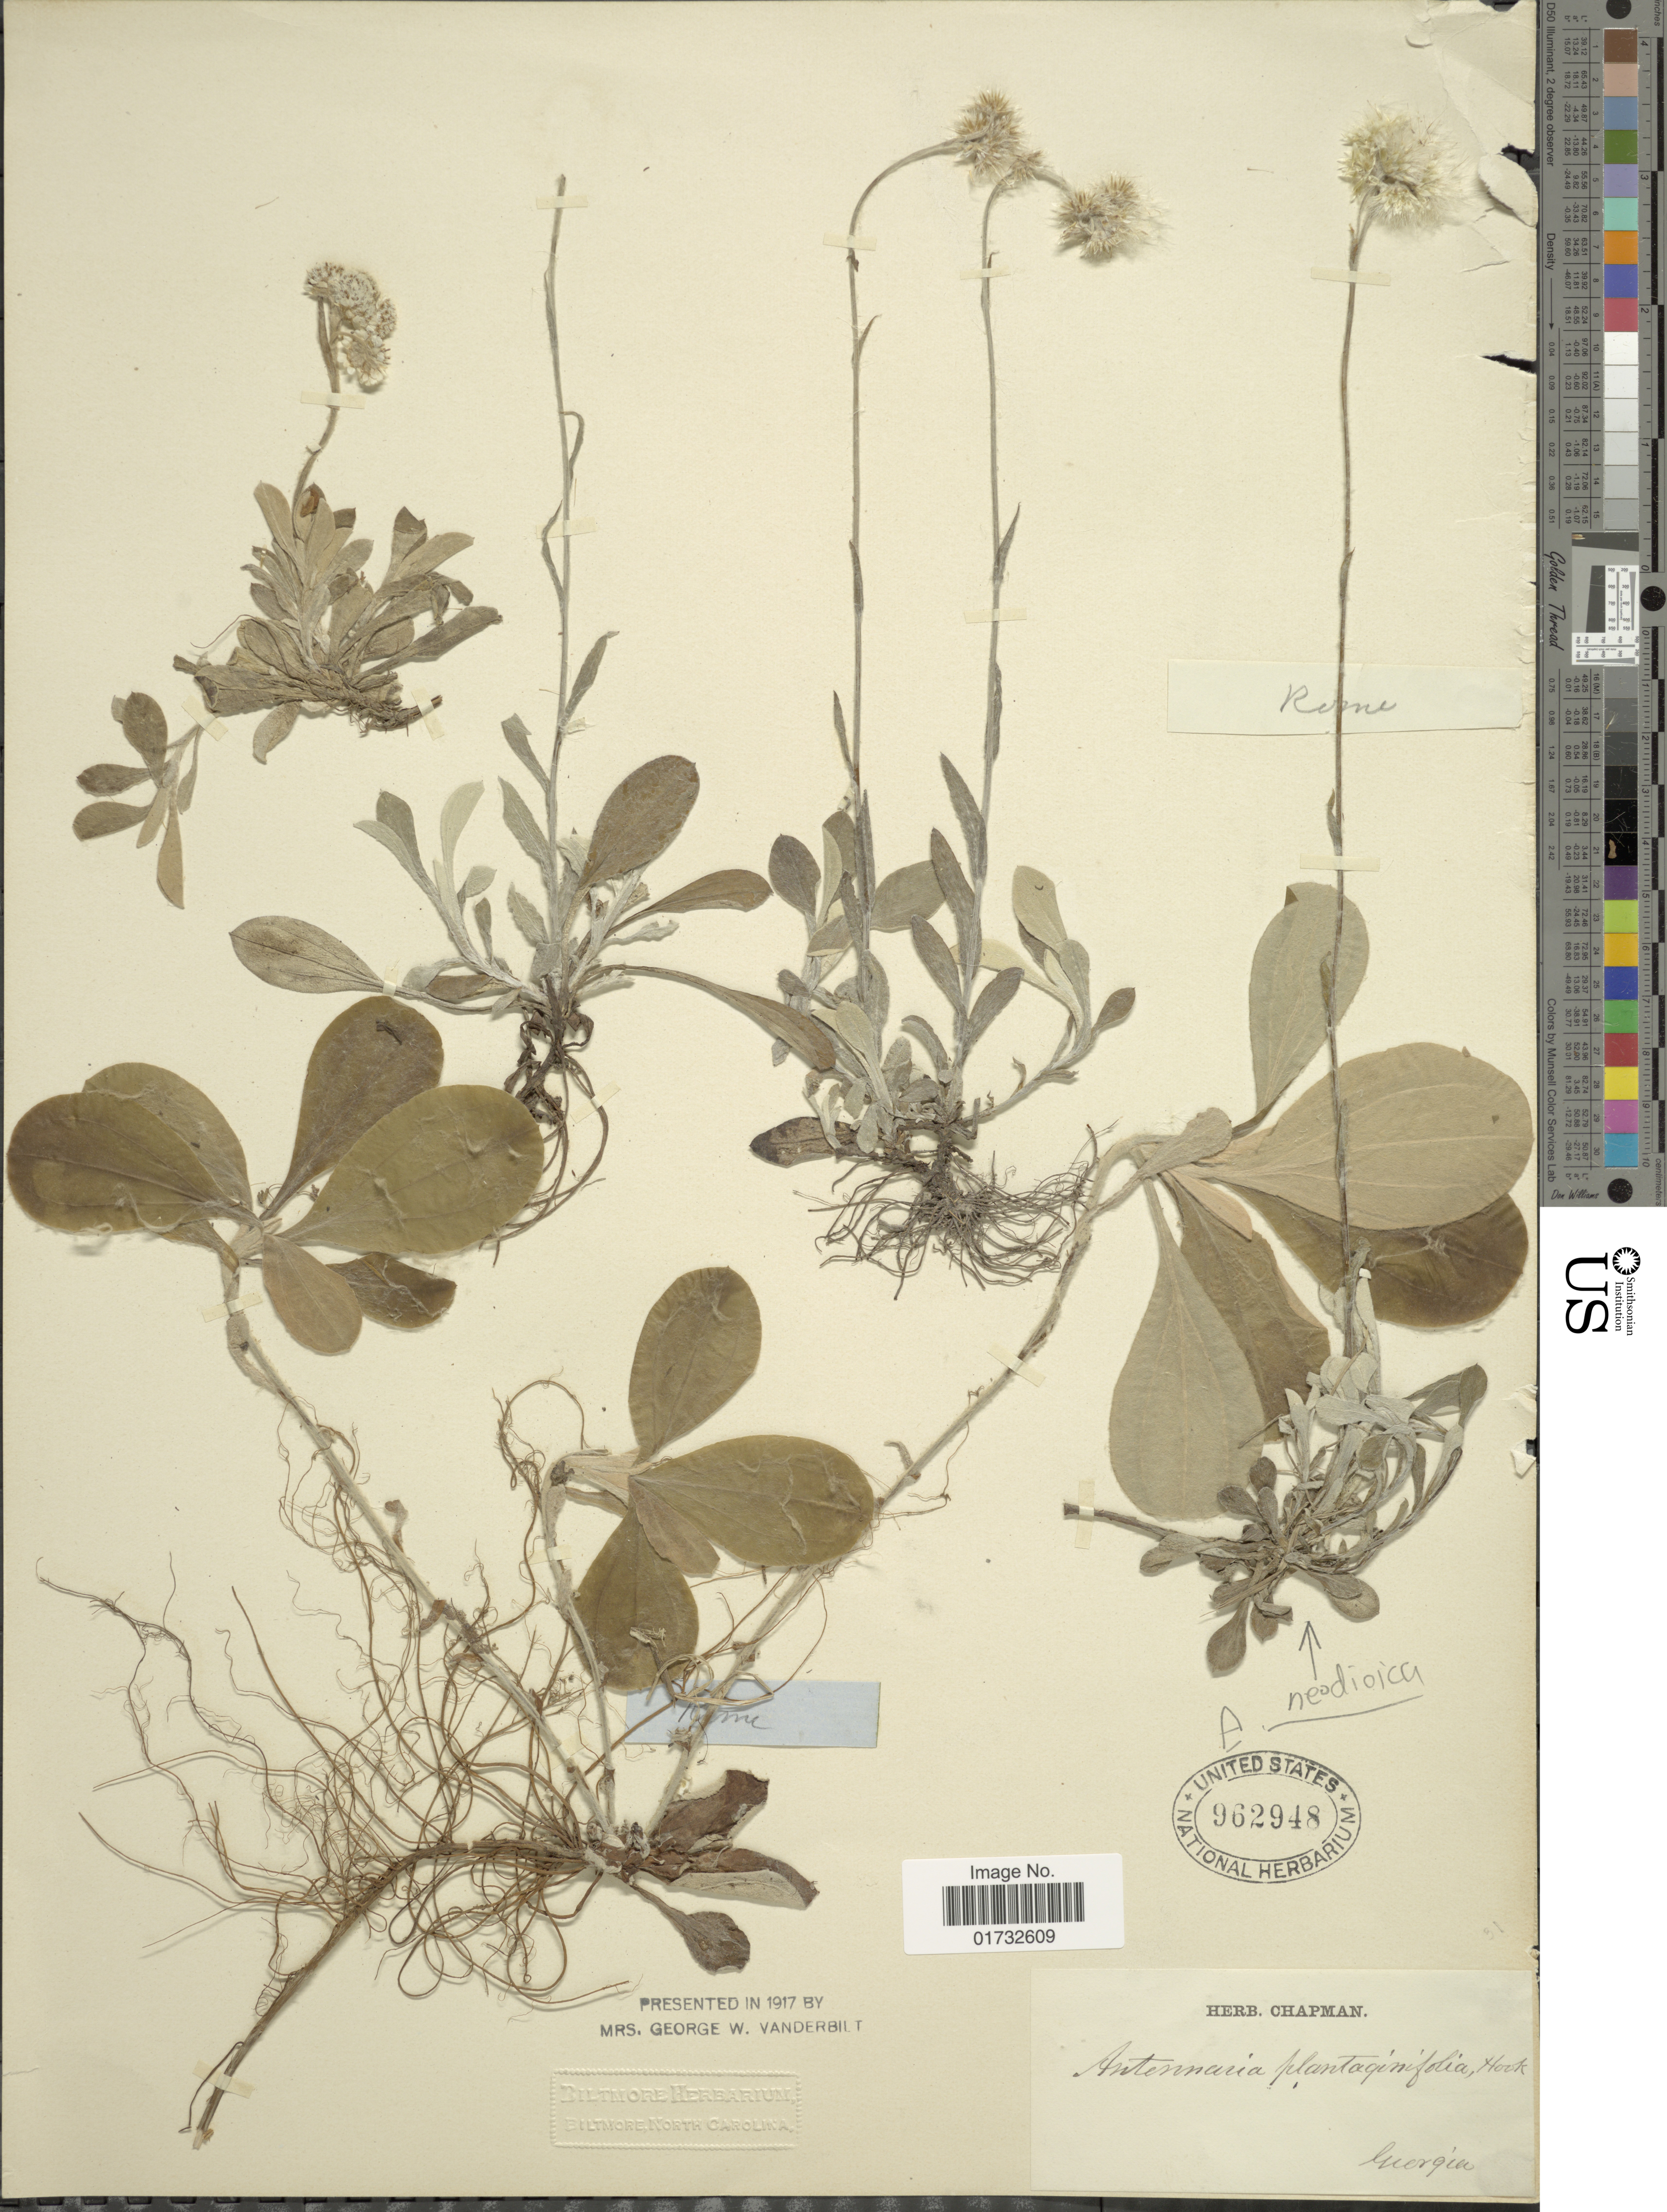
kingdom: Plantae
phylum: Tracheophyta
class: Magnoliopsida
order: Asterales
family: Asteraceae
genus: Antennaria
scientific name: Antennaria plantaginifolia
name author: (L.) Richardson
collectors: ex herb. Chapman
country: United States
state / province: Georgia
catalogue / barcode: US 962948